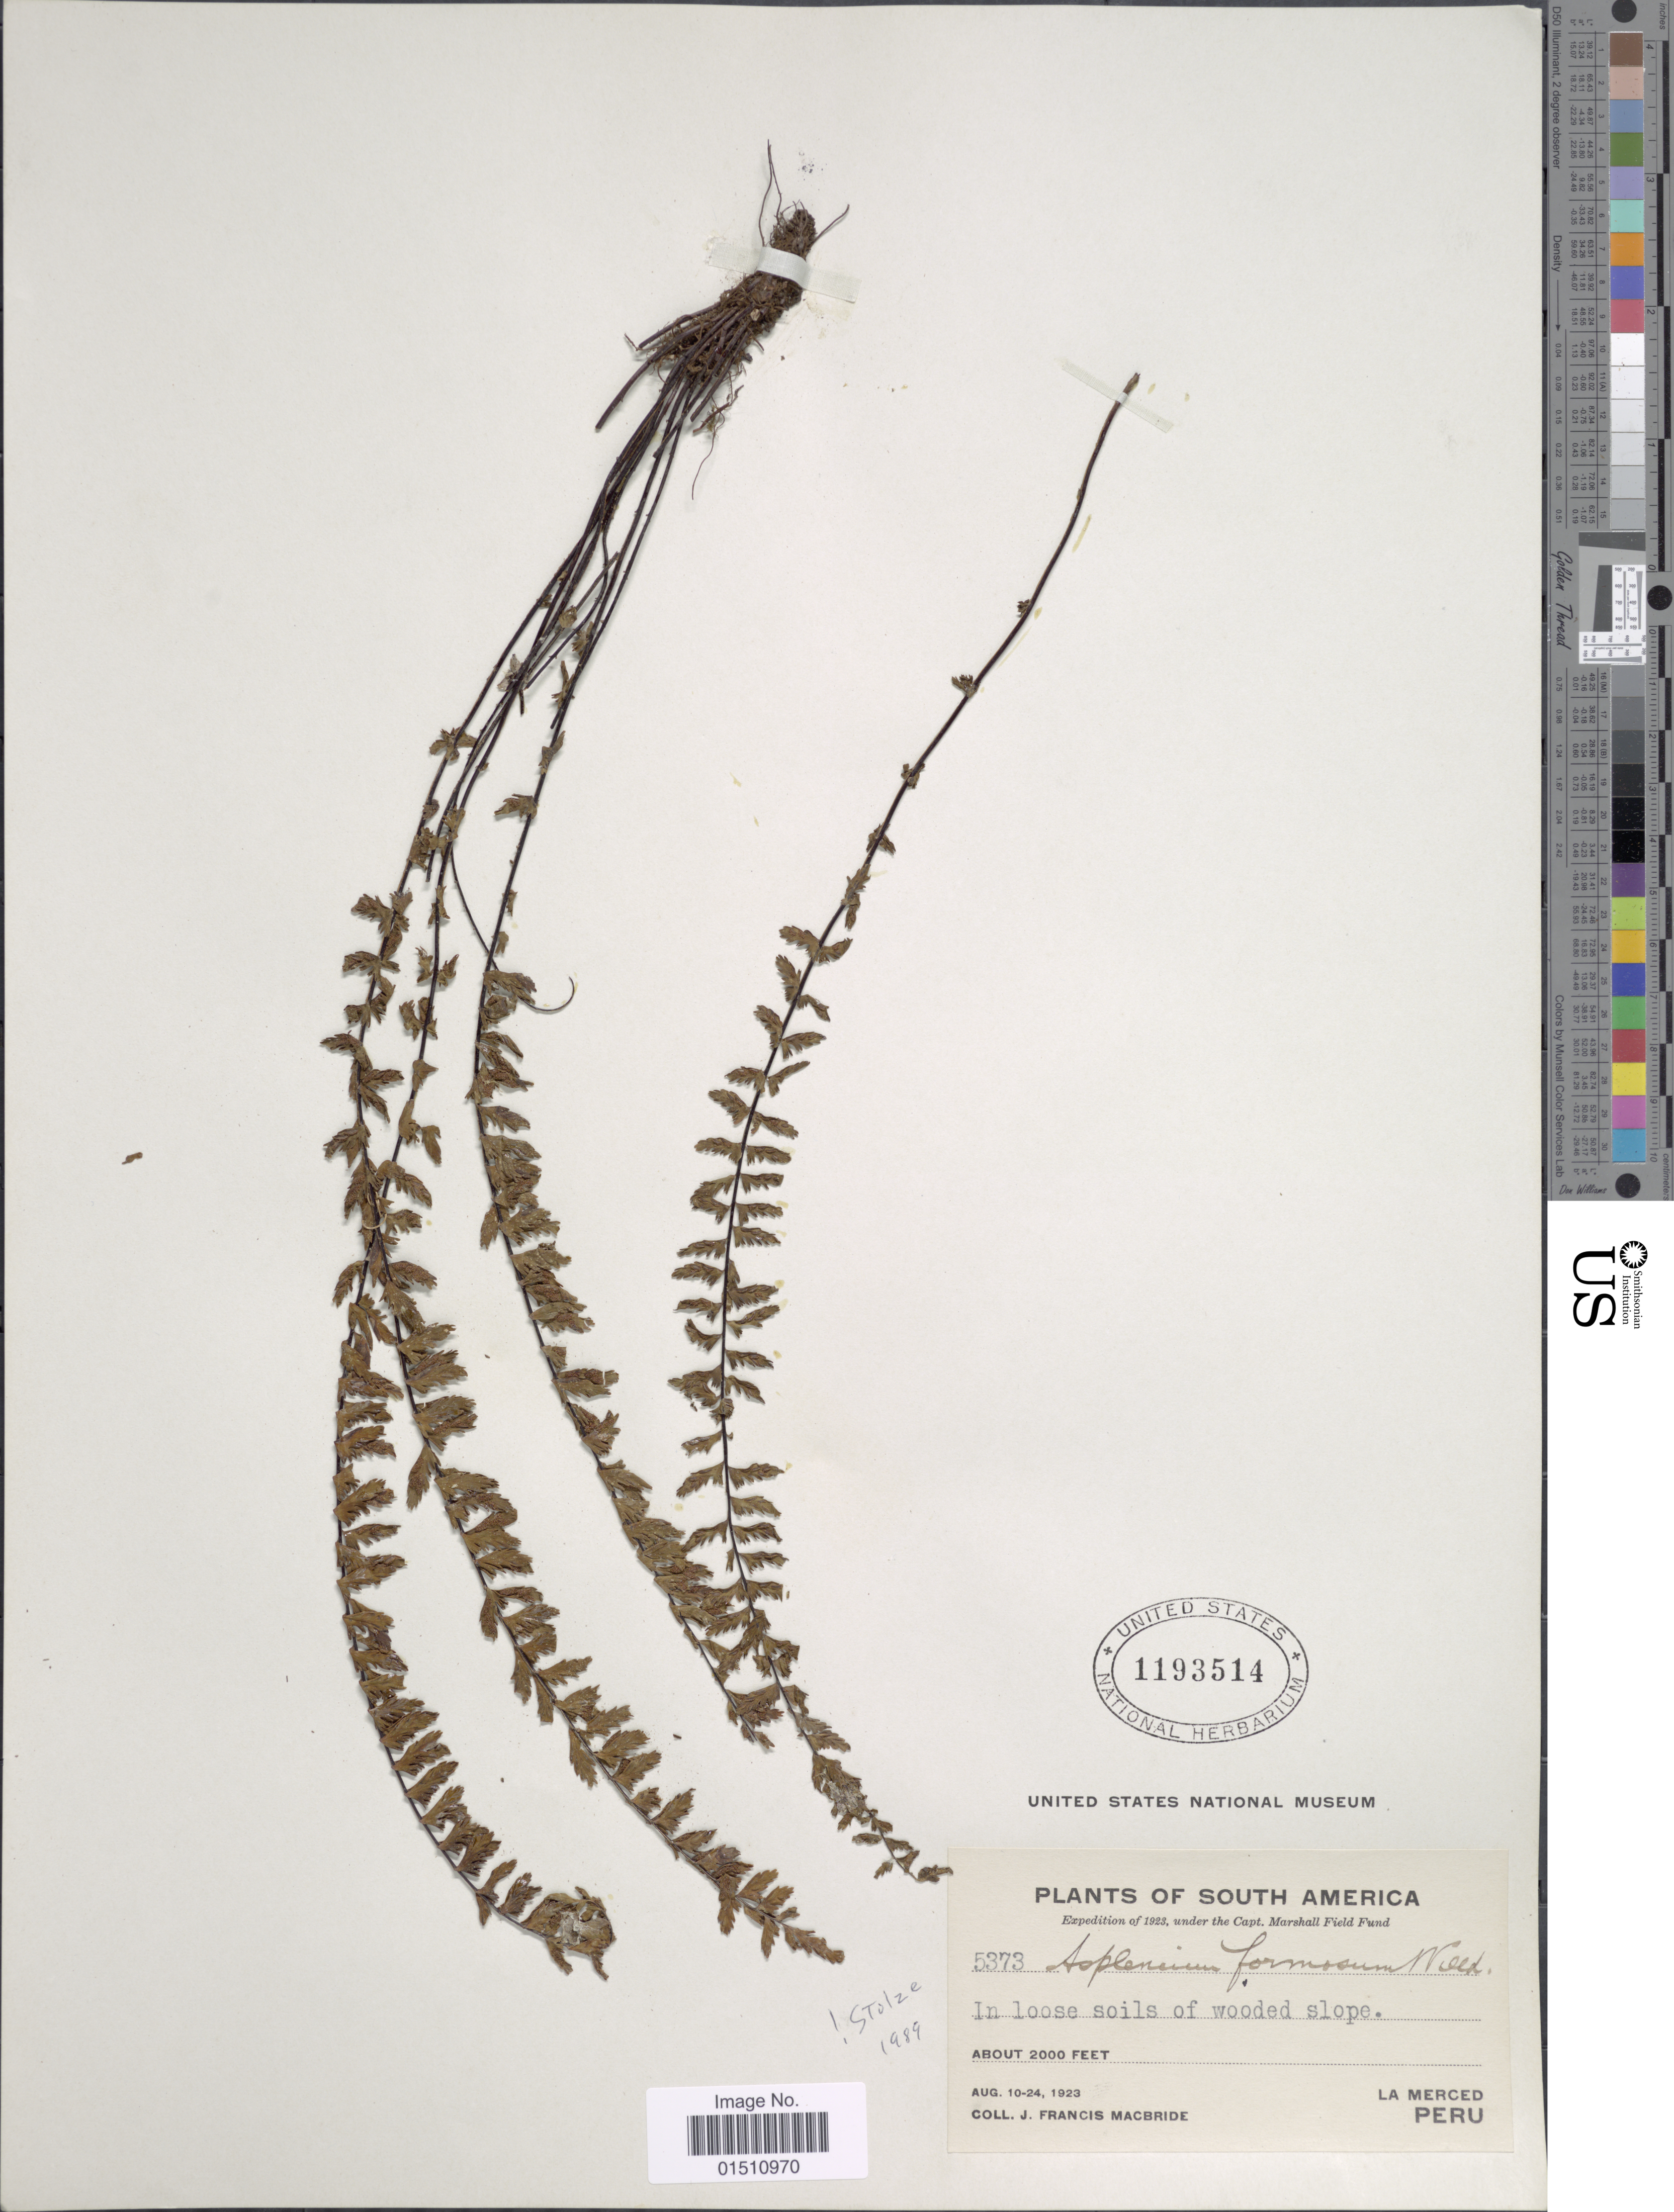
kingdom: Plantae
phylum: Tracheophyta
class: Polypodiopsida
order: Polypodiales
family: Aspleniaceae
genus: Asplenium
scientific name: Asplenium formosum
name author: Willd.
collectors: J. F. Macbride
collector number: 5373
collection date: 1923-08-10/1923-08-24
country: Peru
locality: South America, La Merced, Peru.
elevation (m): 610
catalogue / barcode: US 1193514